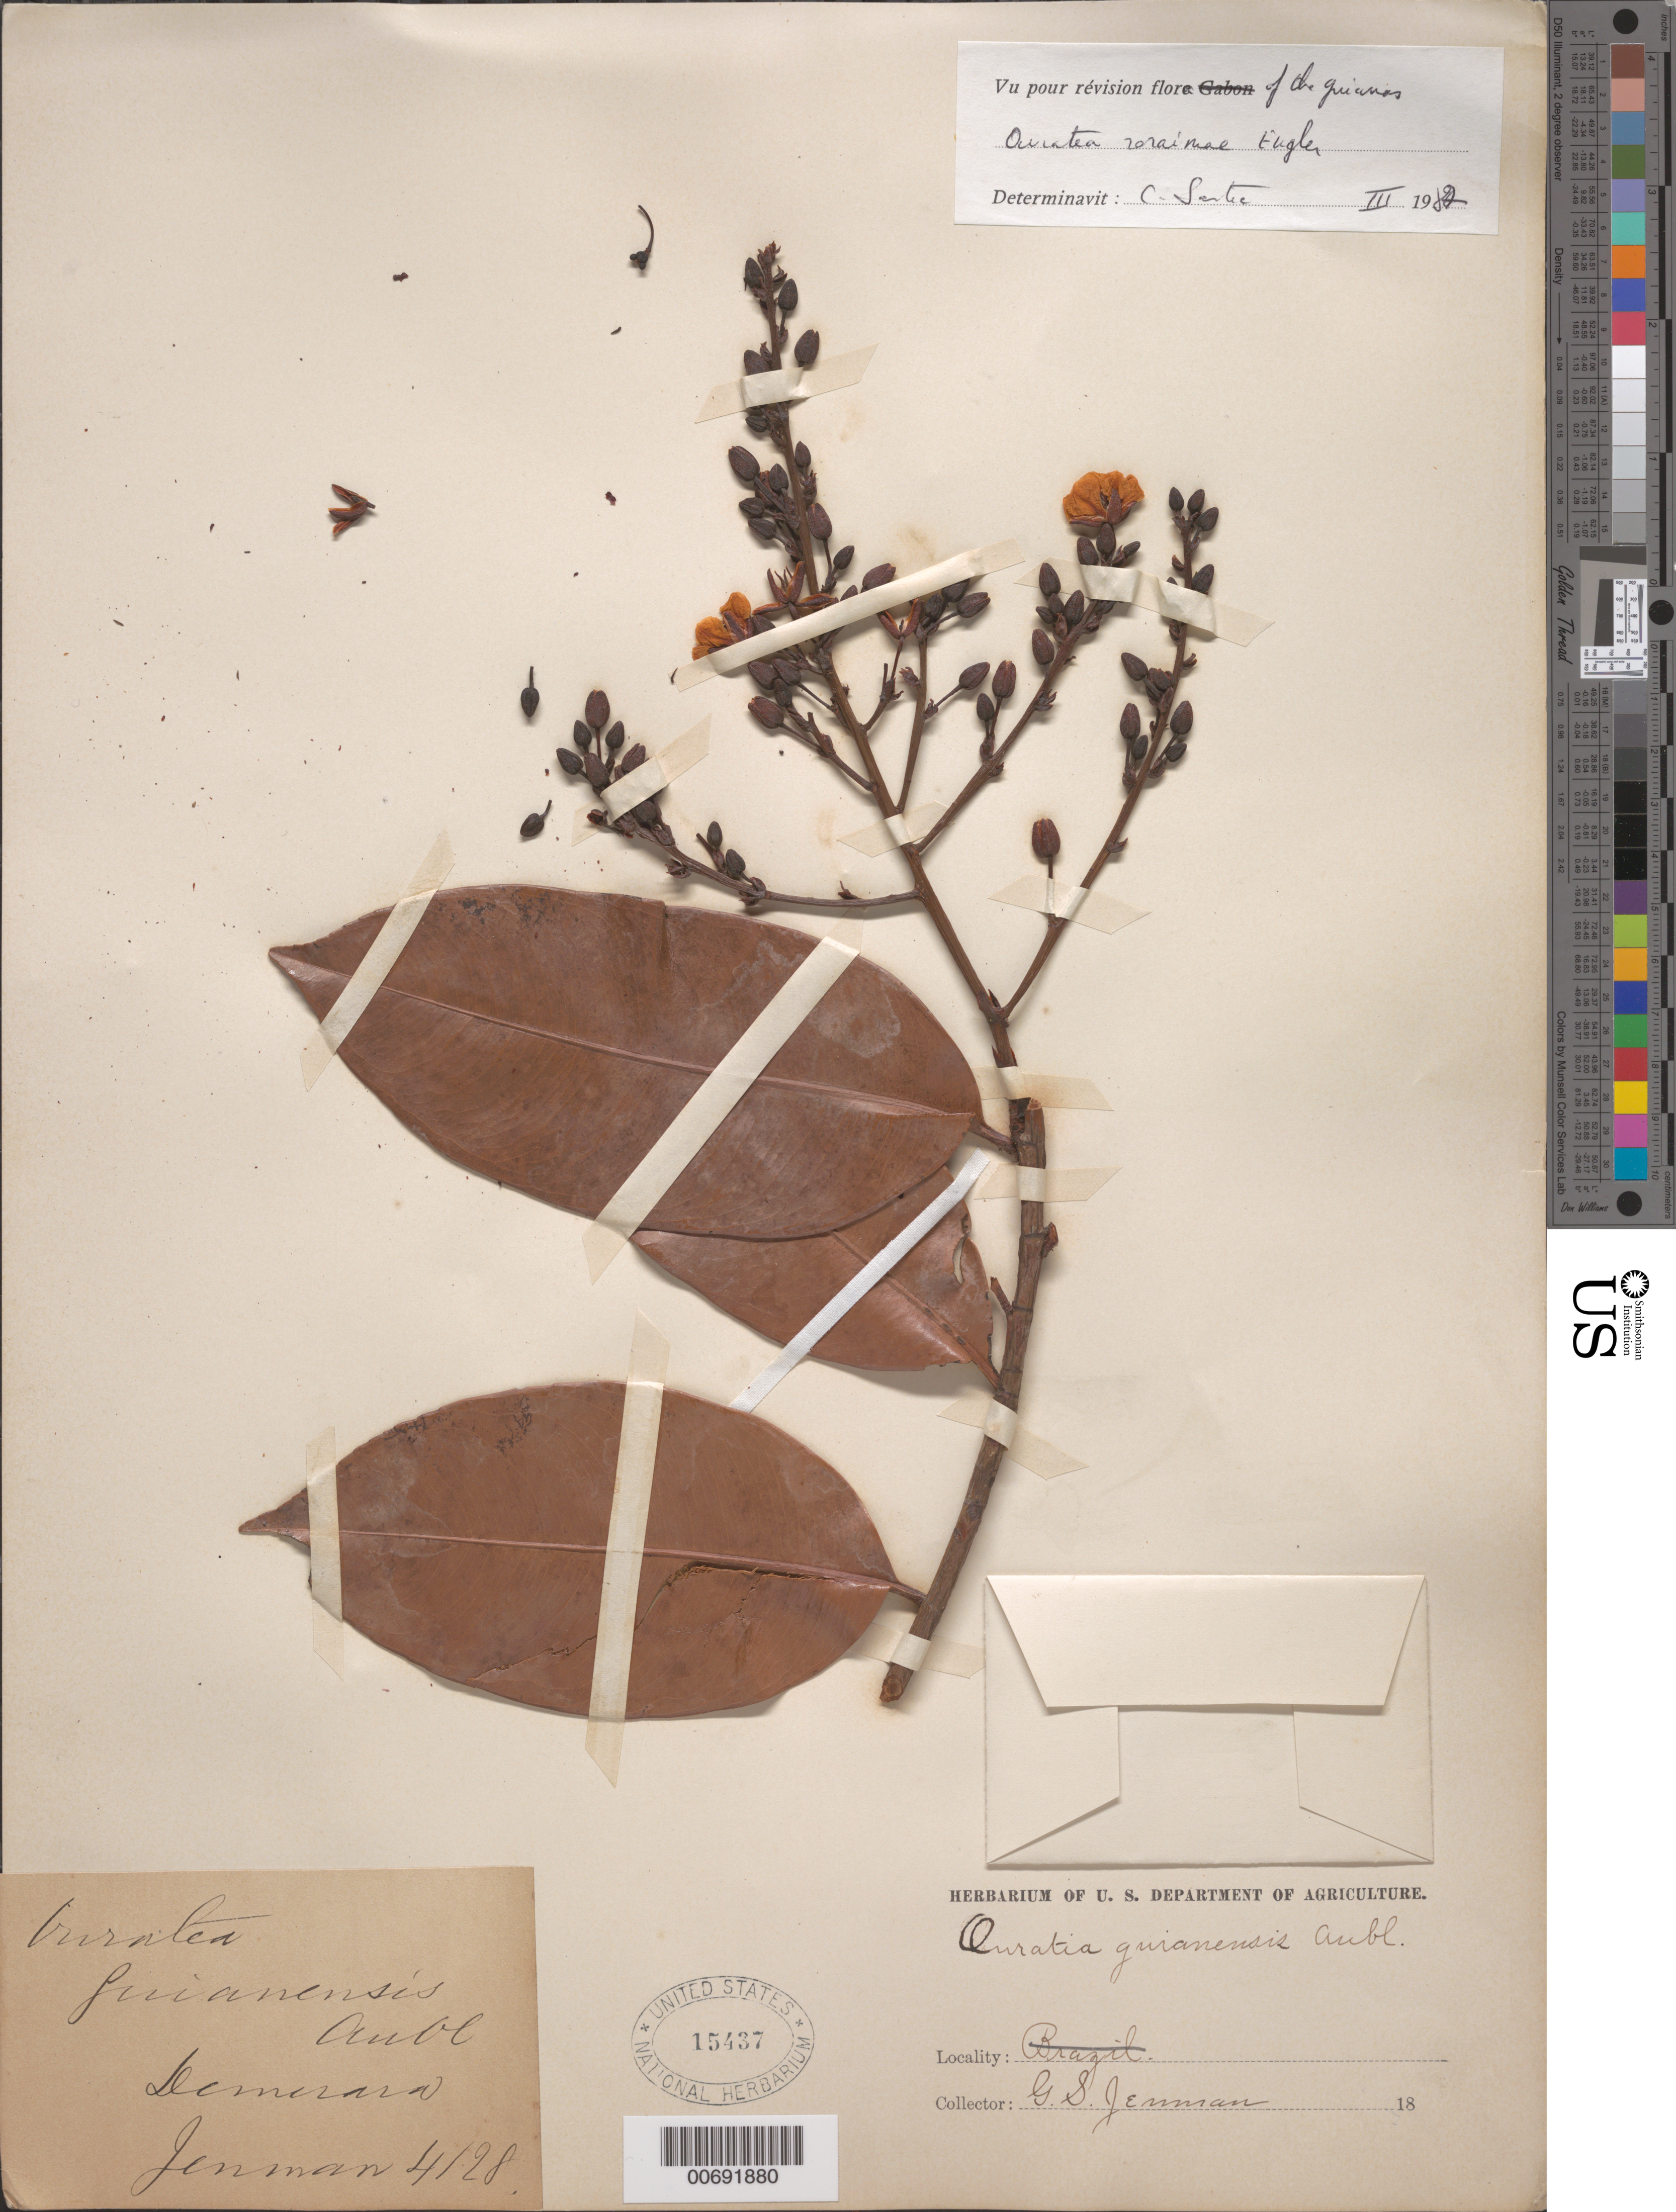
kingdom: Plantae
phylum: Tracheophyta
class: Magnoliopsida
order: Malpighiales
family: Ochnaceae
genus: Ouratea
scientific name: Ouratea roraimae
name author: Engl.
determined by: Sastre, C. H. L.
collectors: G. S. Jenman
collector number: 4128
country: Guyana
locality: Demerara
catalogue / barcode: US 15437